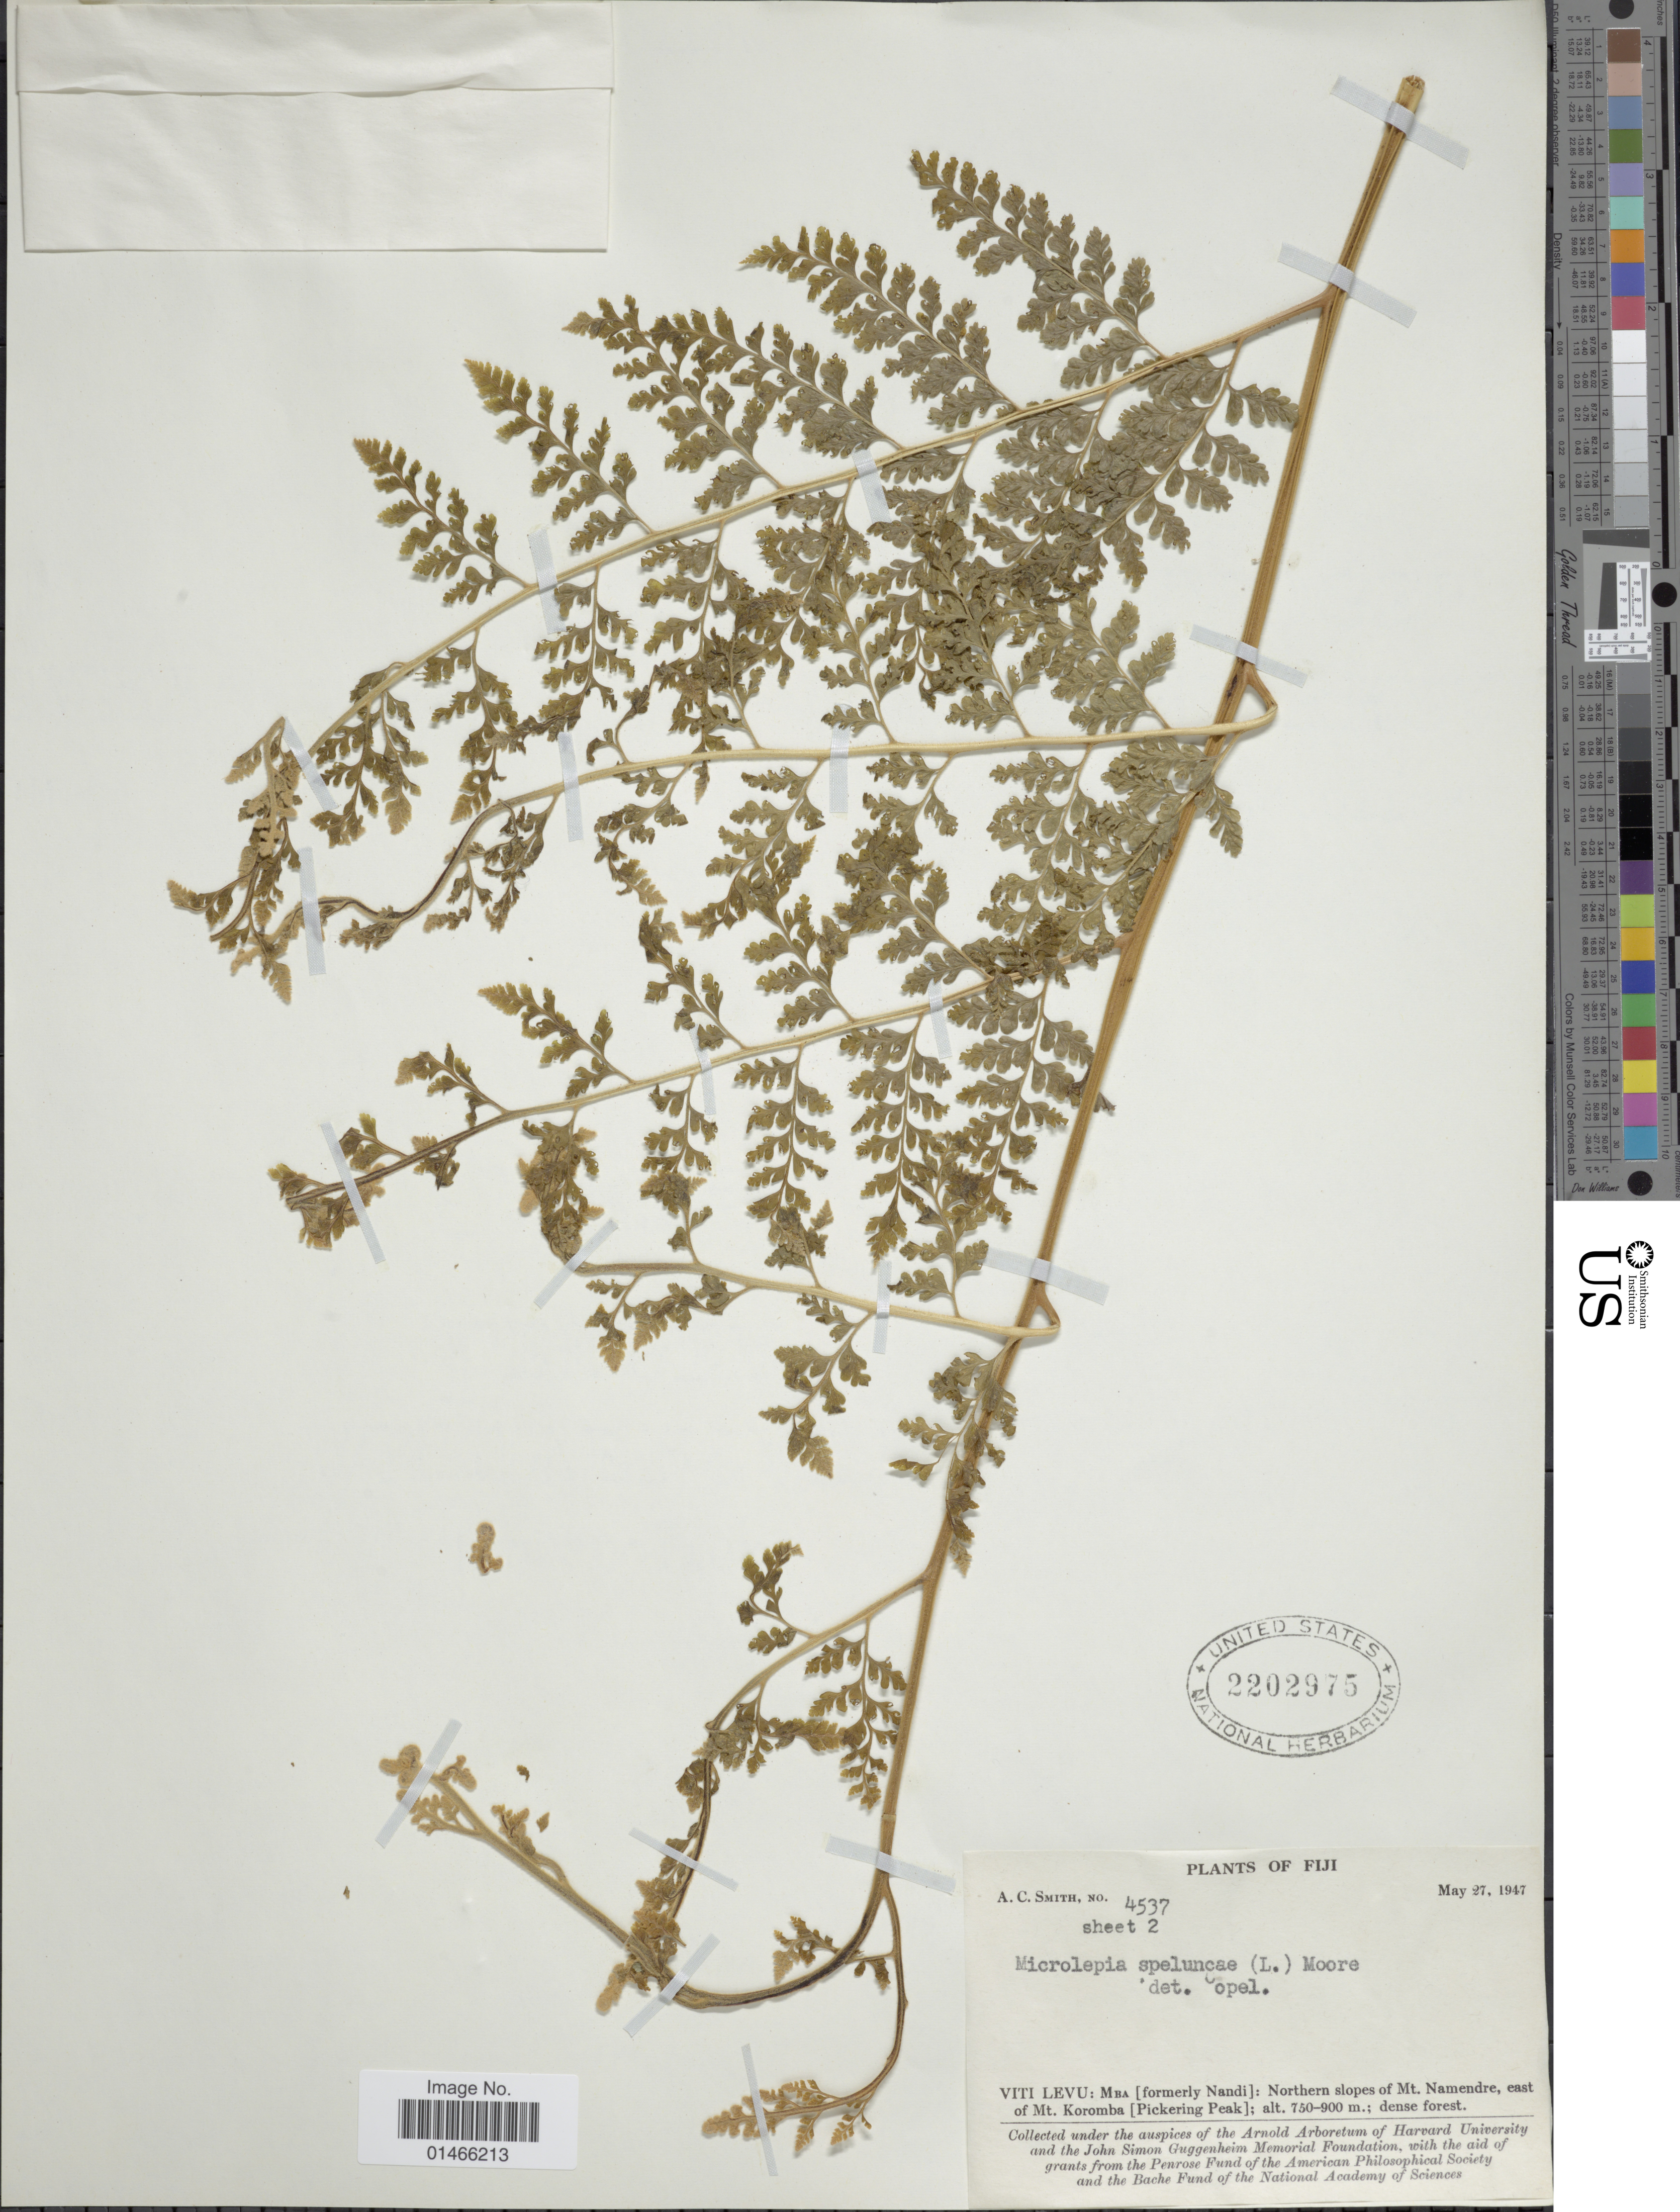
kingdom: Plantae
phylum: Tracheophyta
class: Polypodiopsida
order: Polypodiales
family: Dennstaedtiaceae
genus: Microlepia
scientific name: Microlepia speluncae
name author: (L.) T. Moore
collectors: A. C. Smith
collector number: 4537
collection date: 1947-05-27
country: Fiji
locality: Viti Levu : Mba [formerly Nandi]: Northern slopes of Mt. Namendre, east of Mt. Koromba [Pickering Peak].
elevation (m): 750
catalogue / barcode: US 2202975